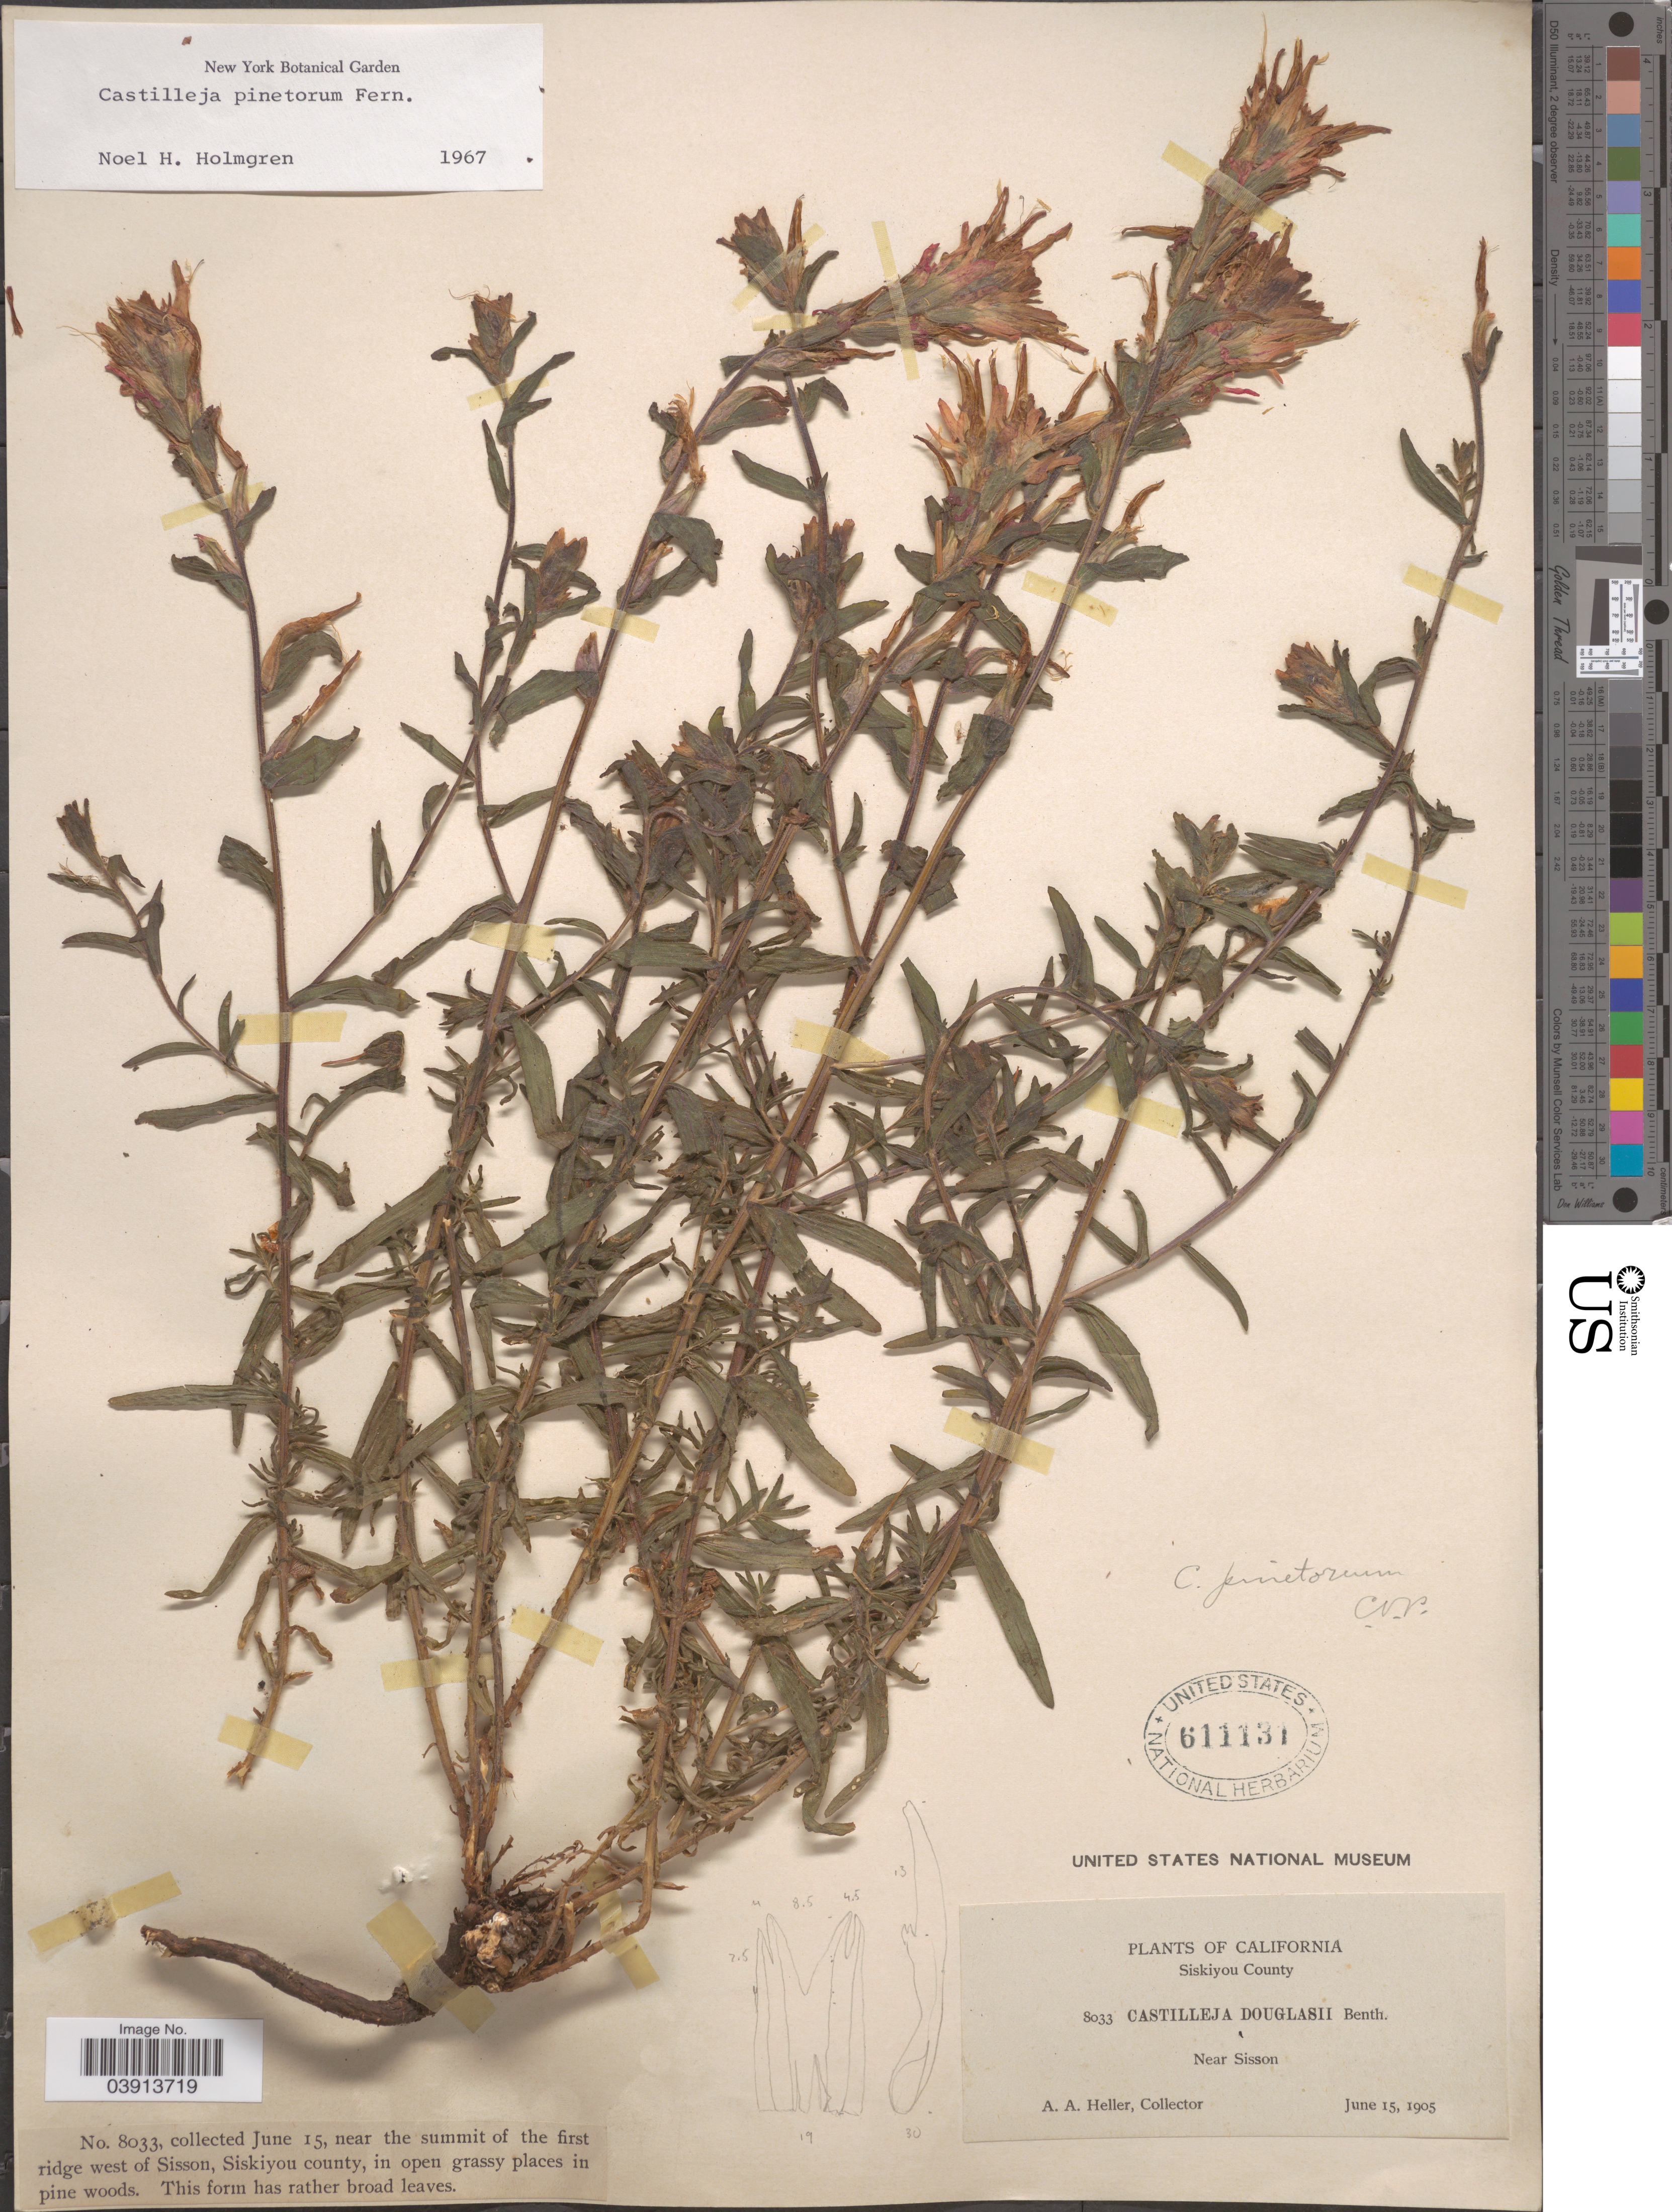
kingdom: Plantae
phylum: Tracheophyta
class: Magnoliopsida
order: Lamiales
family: Orobanchaceae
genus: Castilleja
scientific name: Castilleja pinetorum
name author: Fernald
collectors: A. A. Heller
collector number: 8033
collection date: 1905-06-15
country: United States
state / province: California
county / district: Siskiyou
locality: Siskiyou County. Near the summit of the forest ridge west of Sisson.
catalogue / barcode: US 611131